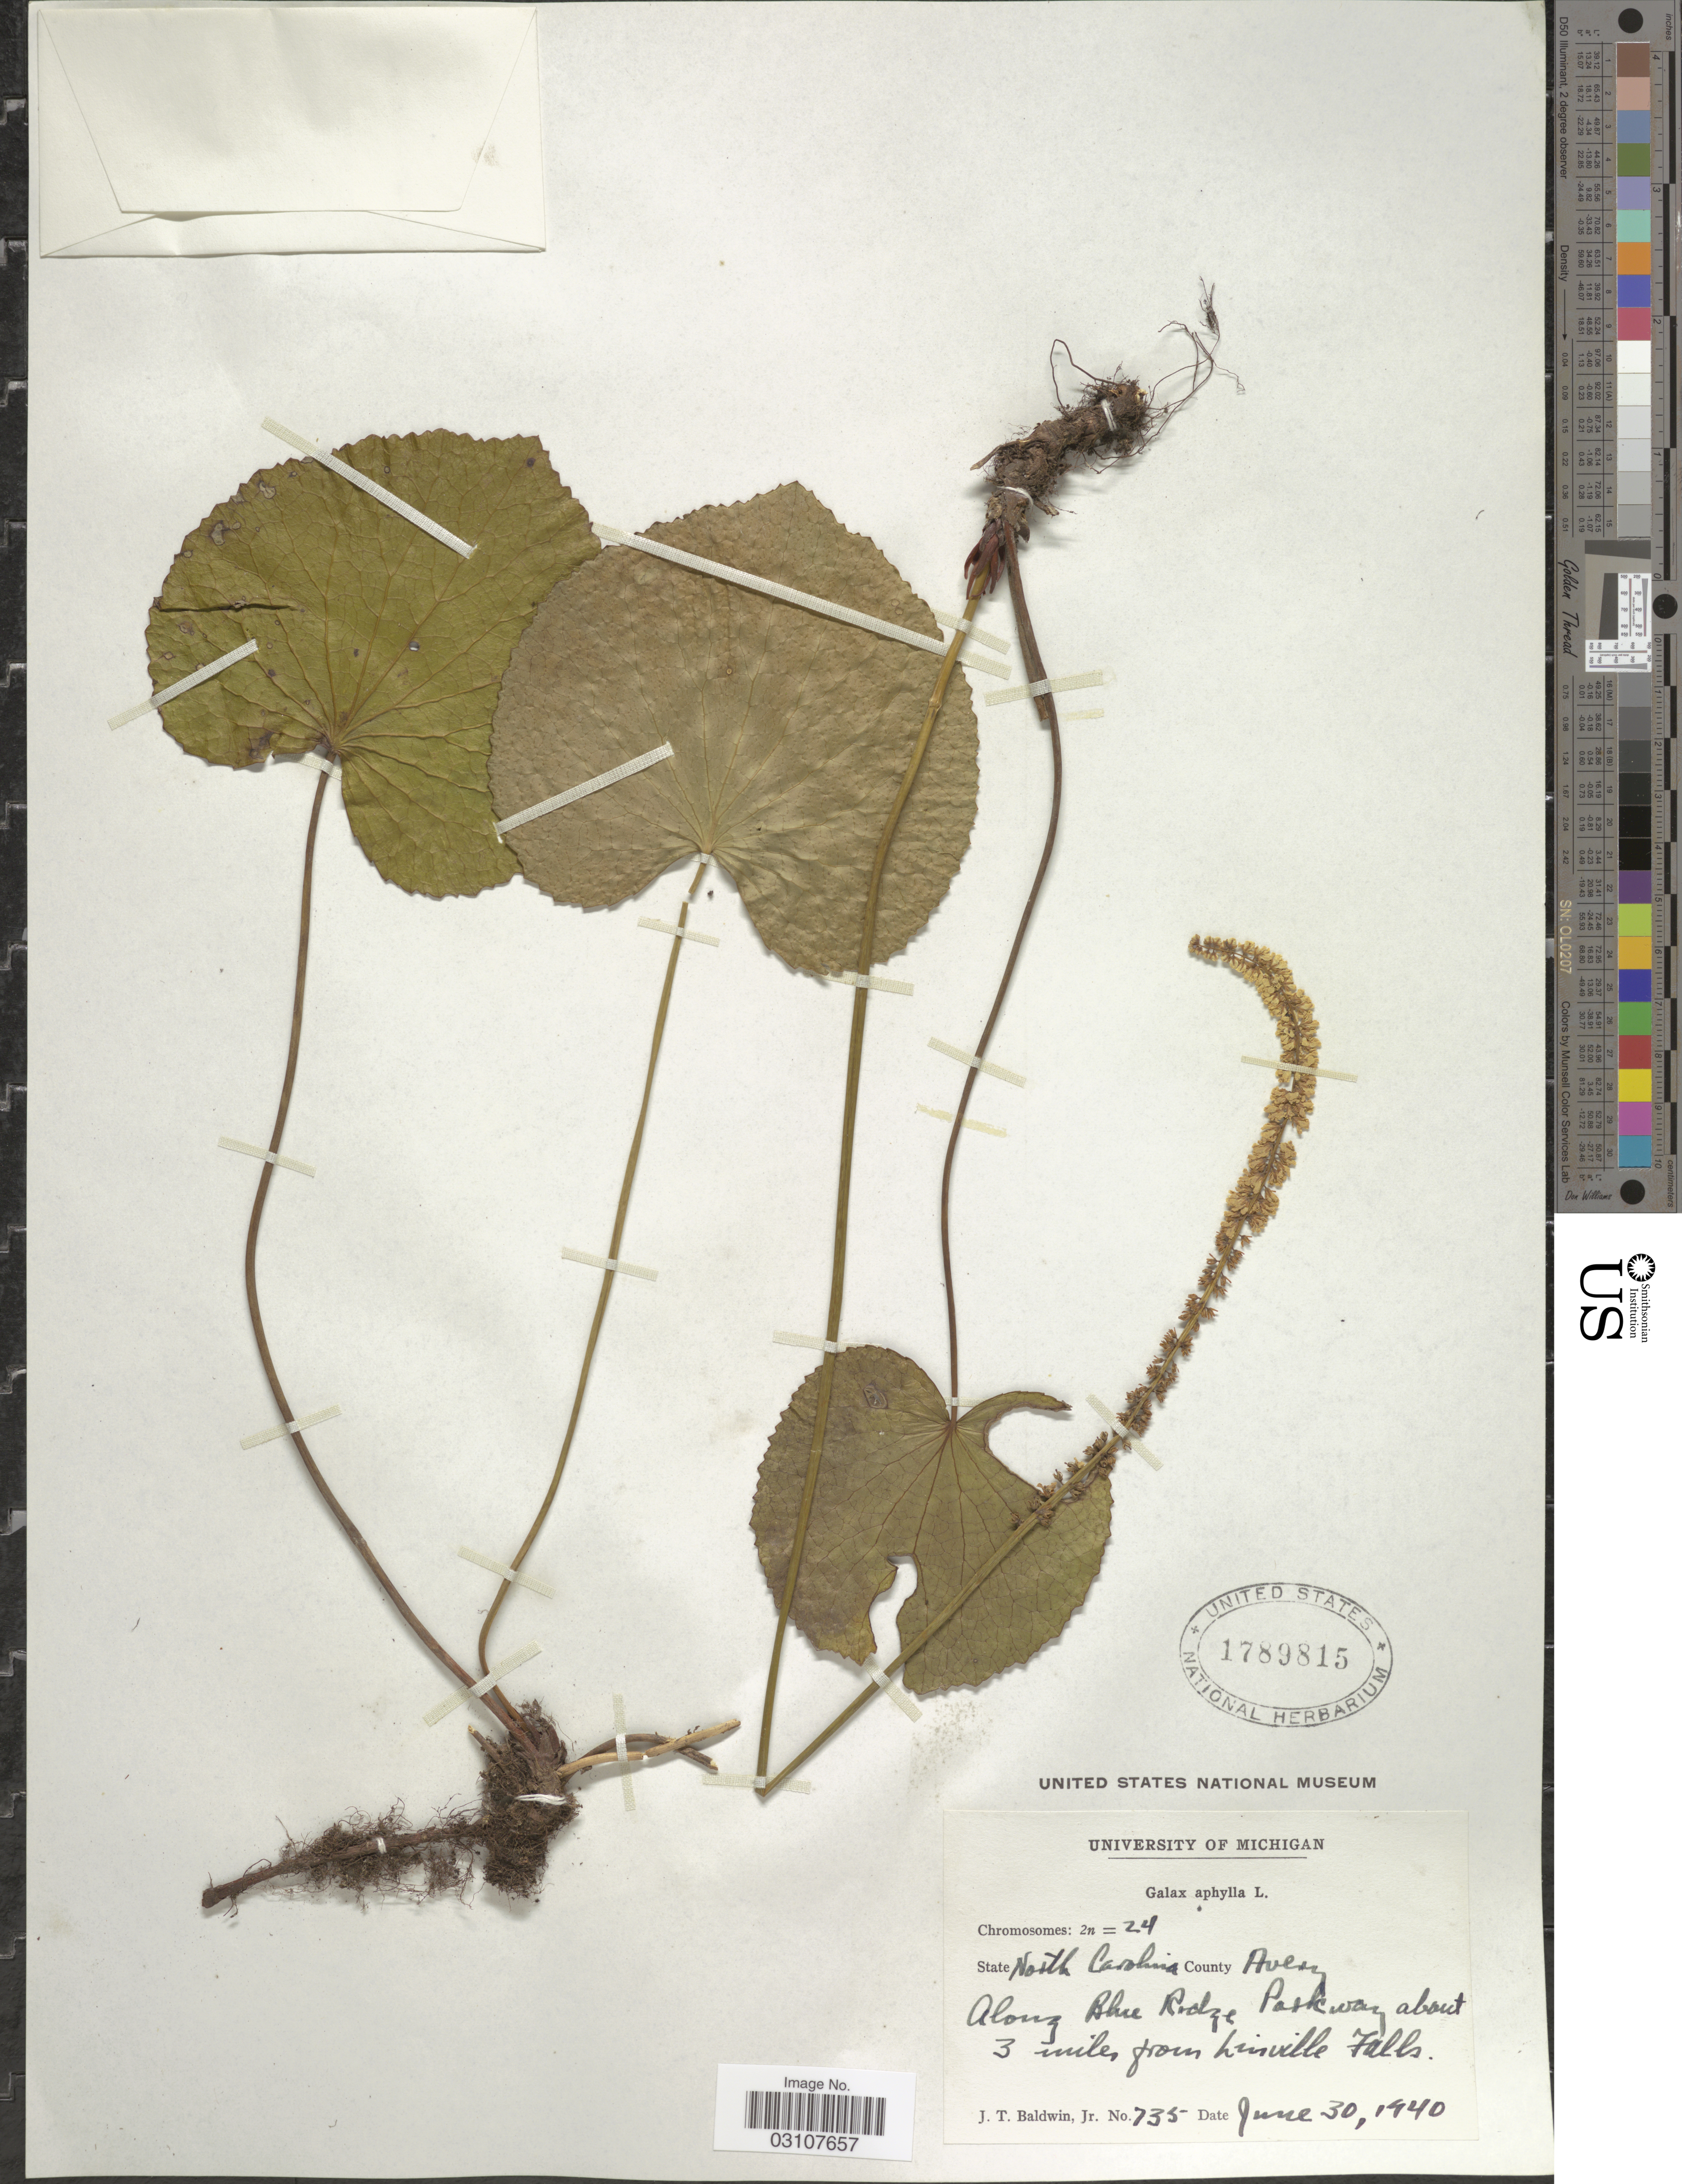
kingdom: Plantae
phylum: Tracheophyta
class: Magnoliopsida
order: Ericales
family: Diapensiaceae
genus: Galax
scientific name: Galax urceolata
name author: (Poir.) Brummitt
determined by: Gaynor, Michelle L., (FLAS), University of Florida (UNITED STATES)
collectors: J. T. Baldwin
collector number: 735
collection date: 1940-06-30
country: United States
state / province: North Carolina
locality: County Avery. Along Blue Ridge Parkway about 3 miles from Linville Falls.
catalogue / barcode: US 1789815